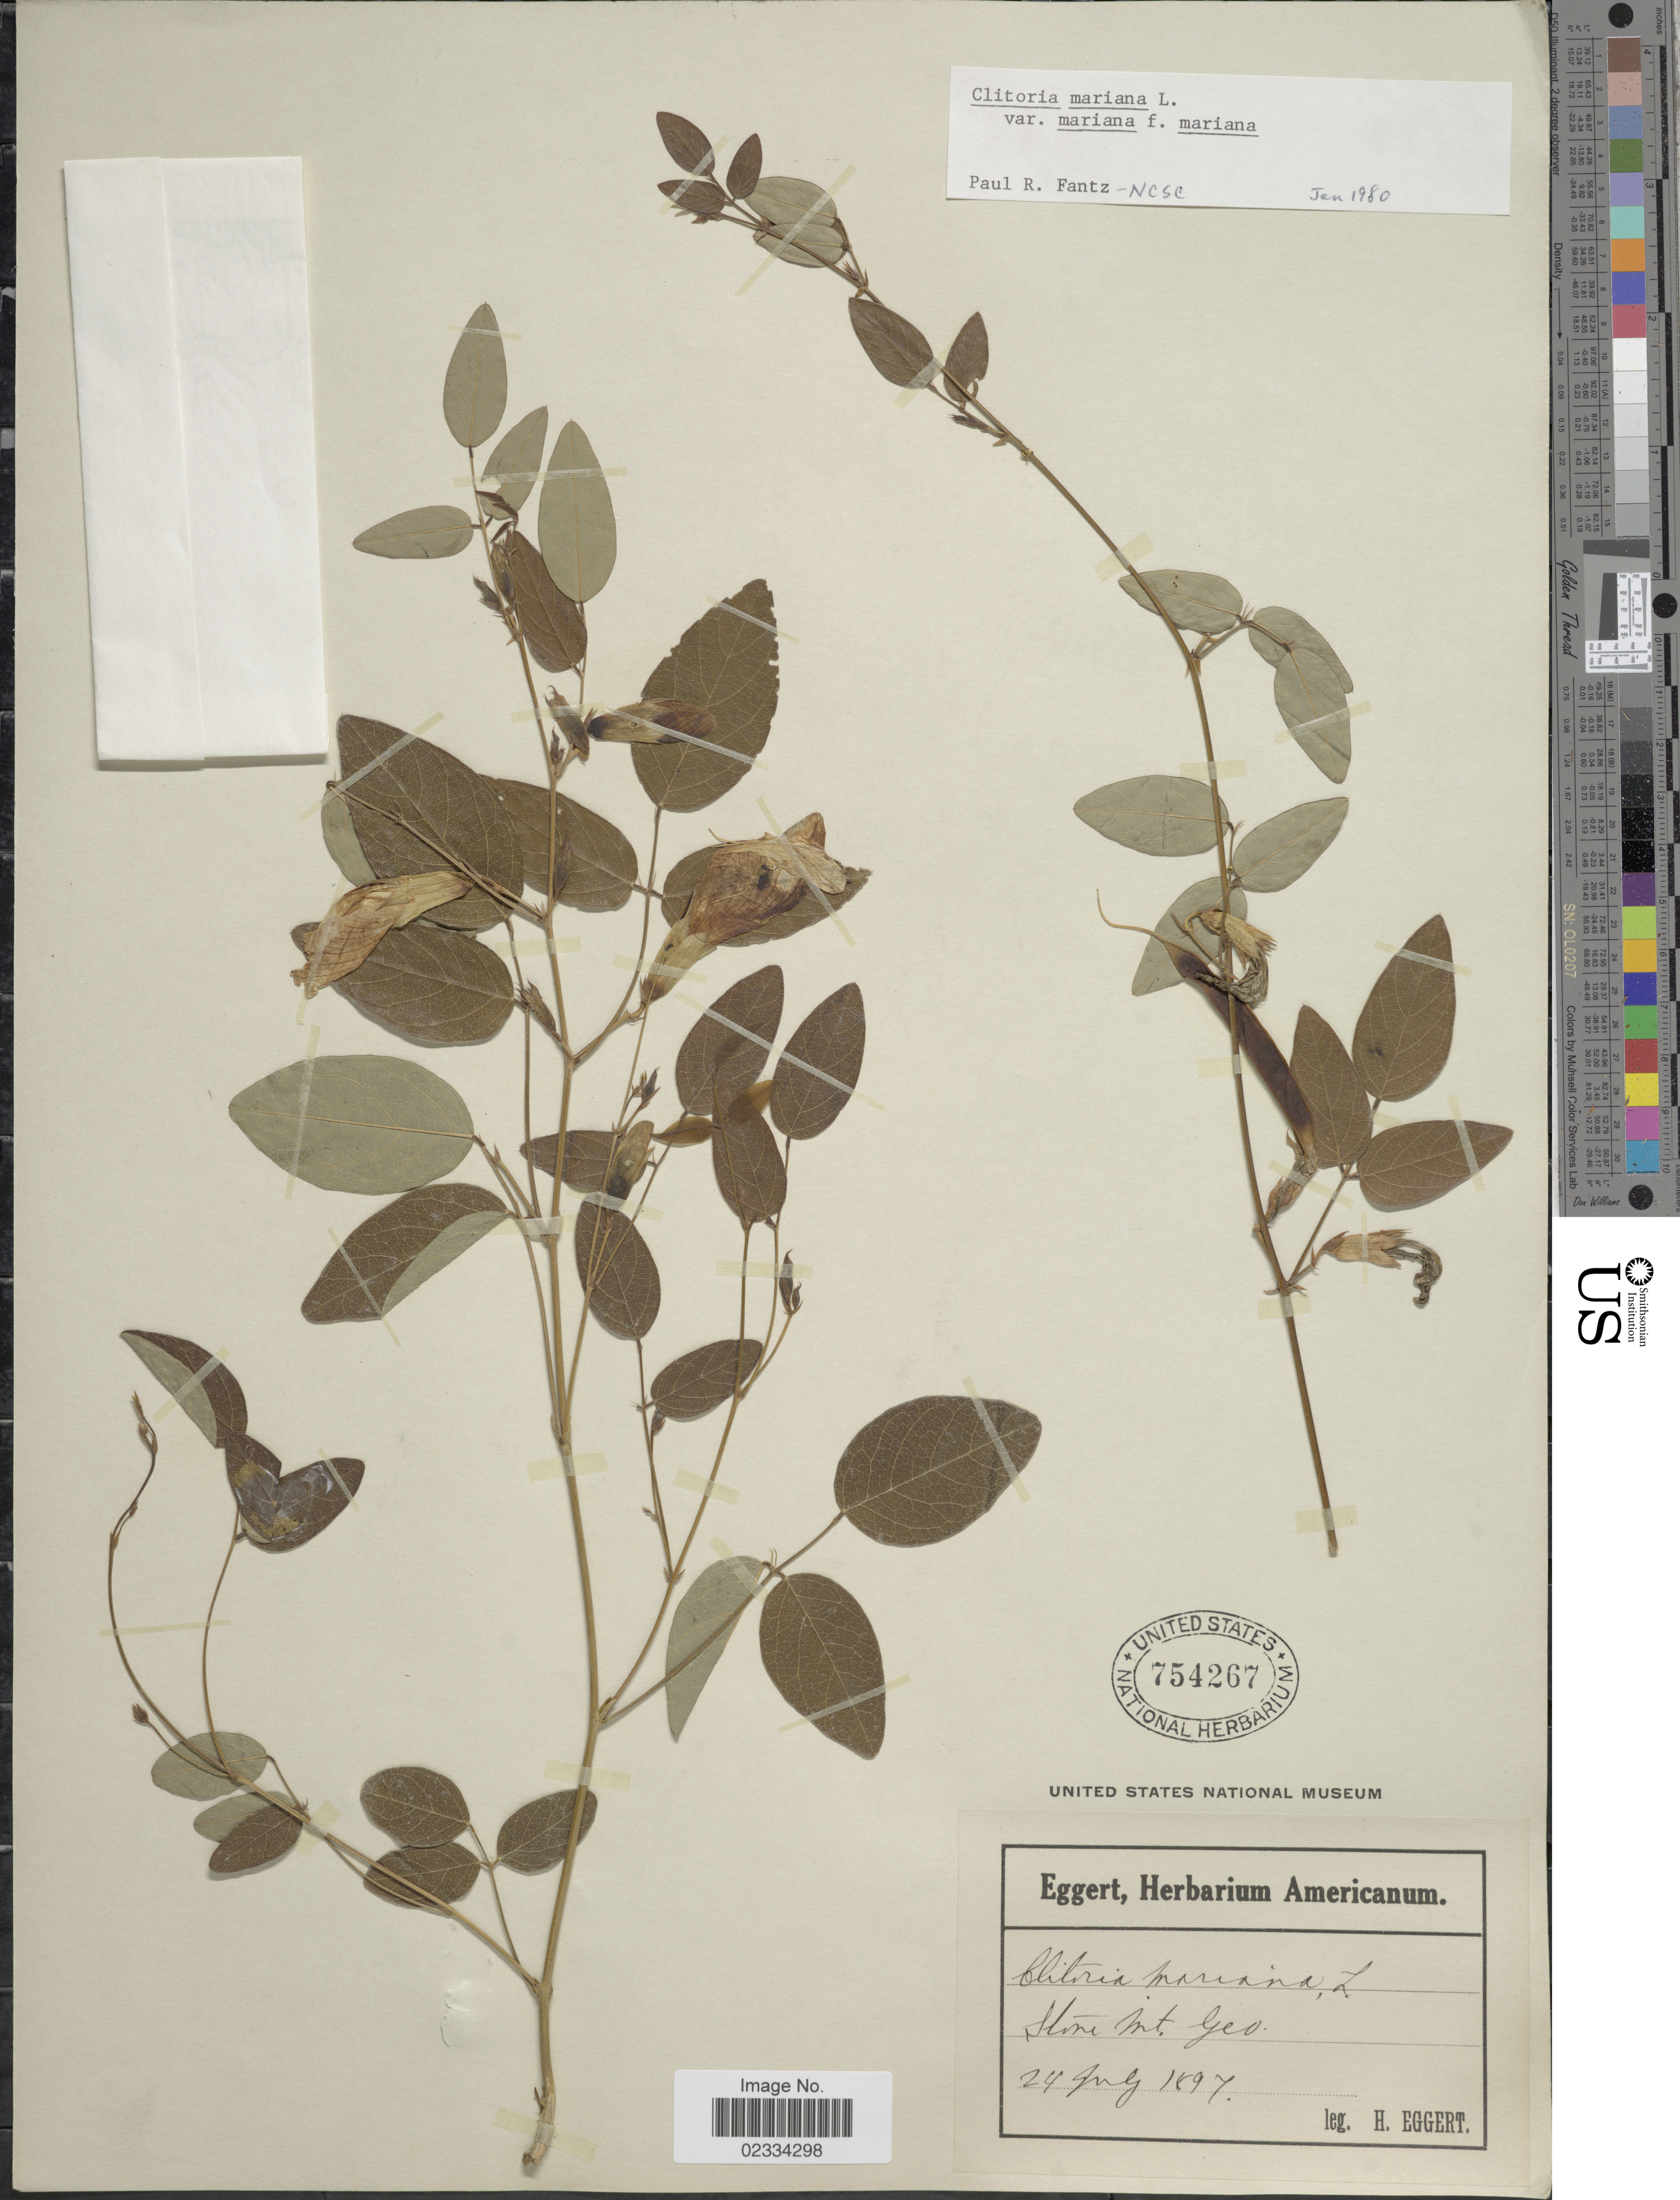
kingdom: Plantae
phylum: Tracheophyta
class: Magnoliopsida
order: Fabales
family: Fabaceae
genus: Clitoria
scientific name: Clitoria mariana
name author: L.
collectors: H. Eggert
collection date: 1897-07-24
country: United States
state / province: Georgia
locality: Stone Mt. Geo.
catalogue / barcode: US 754267